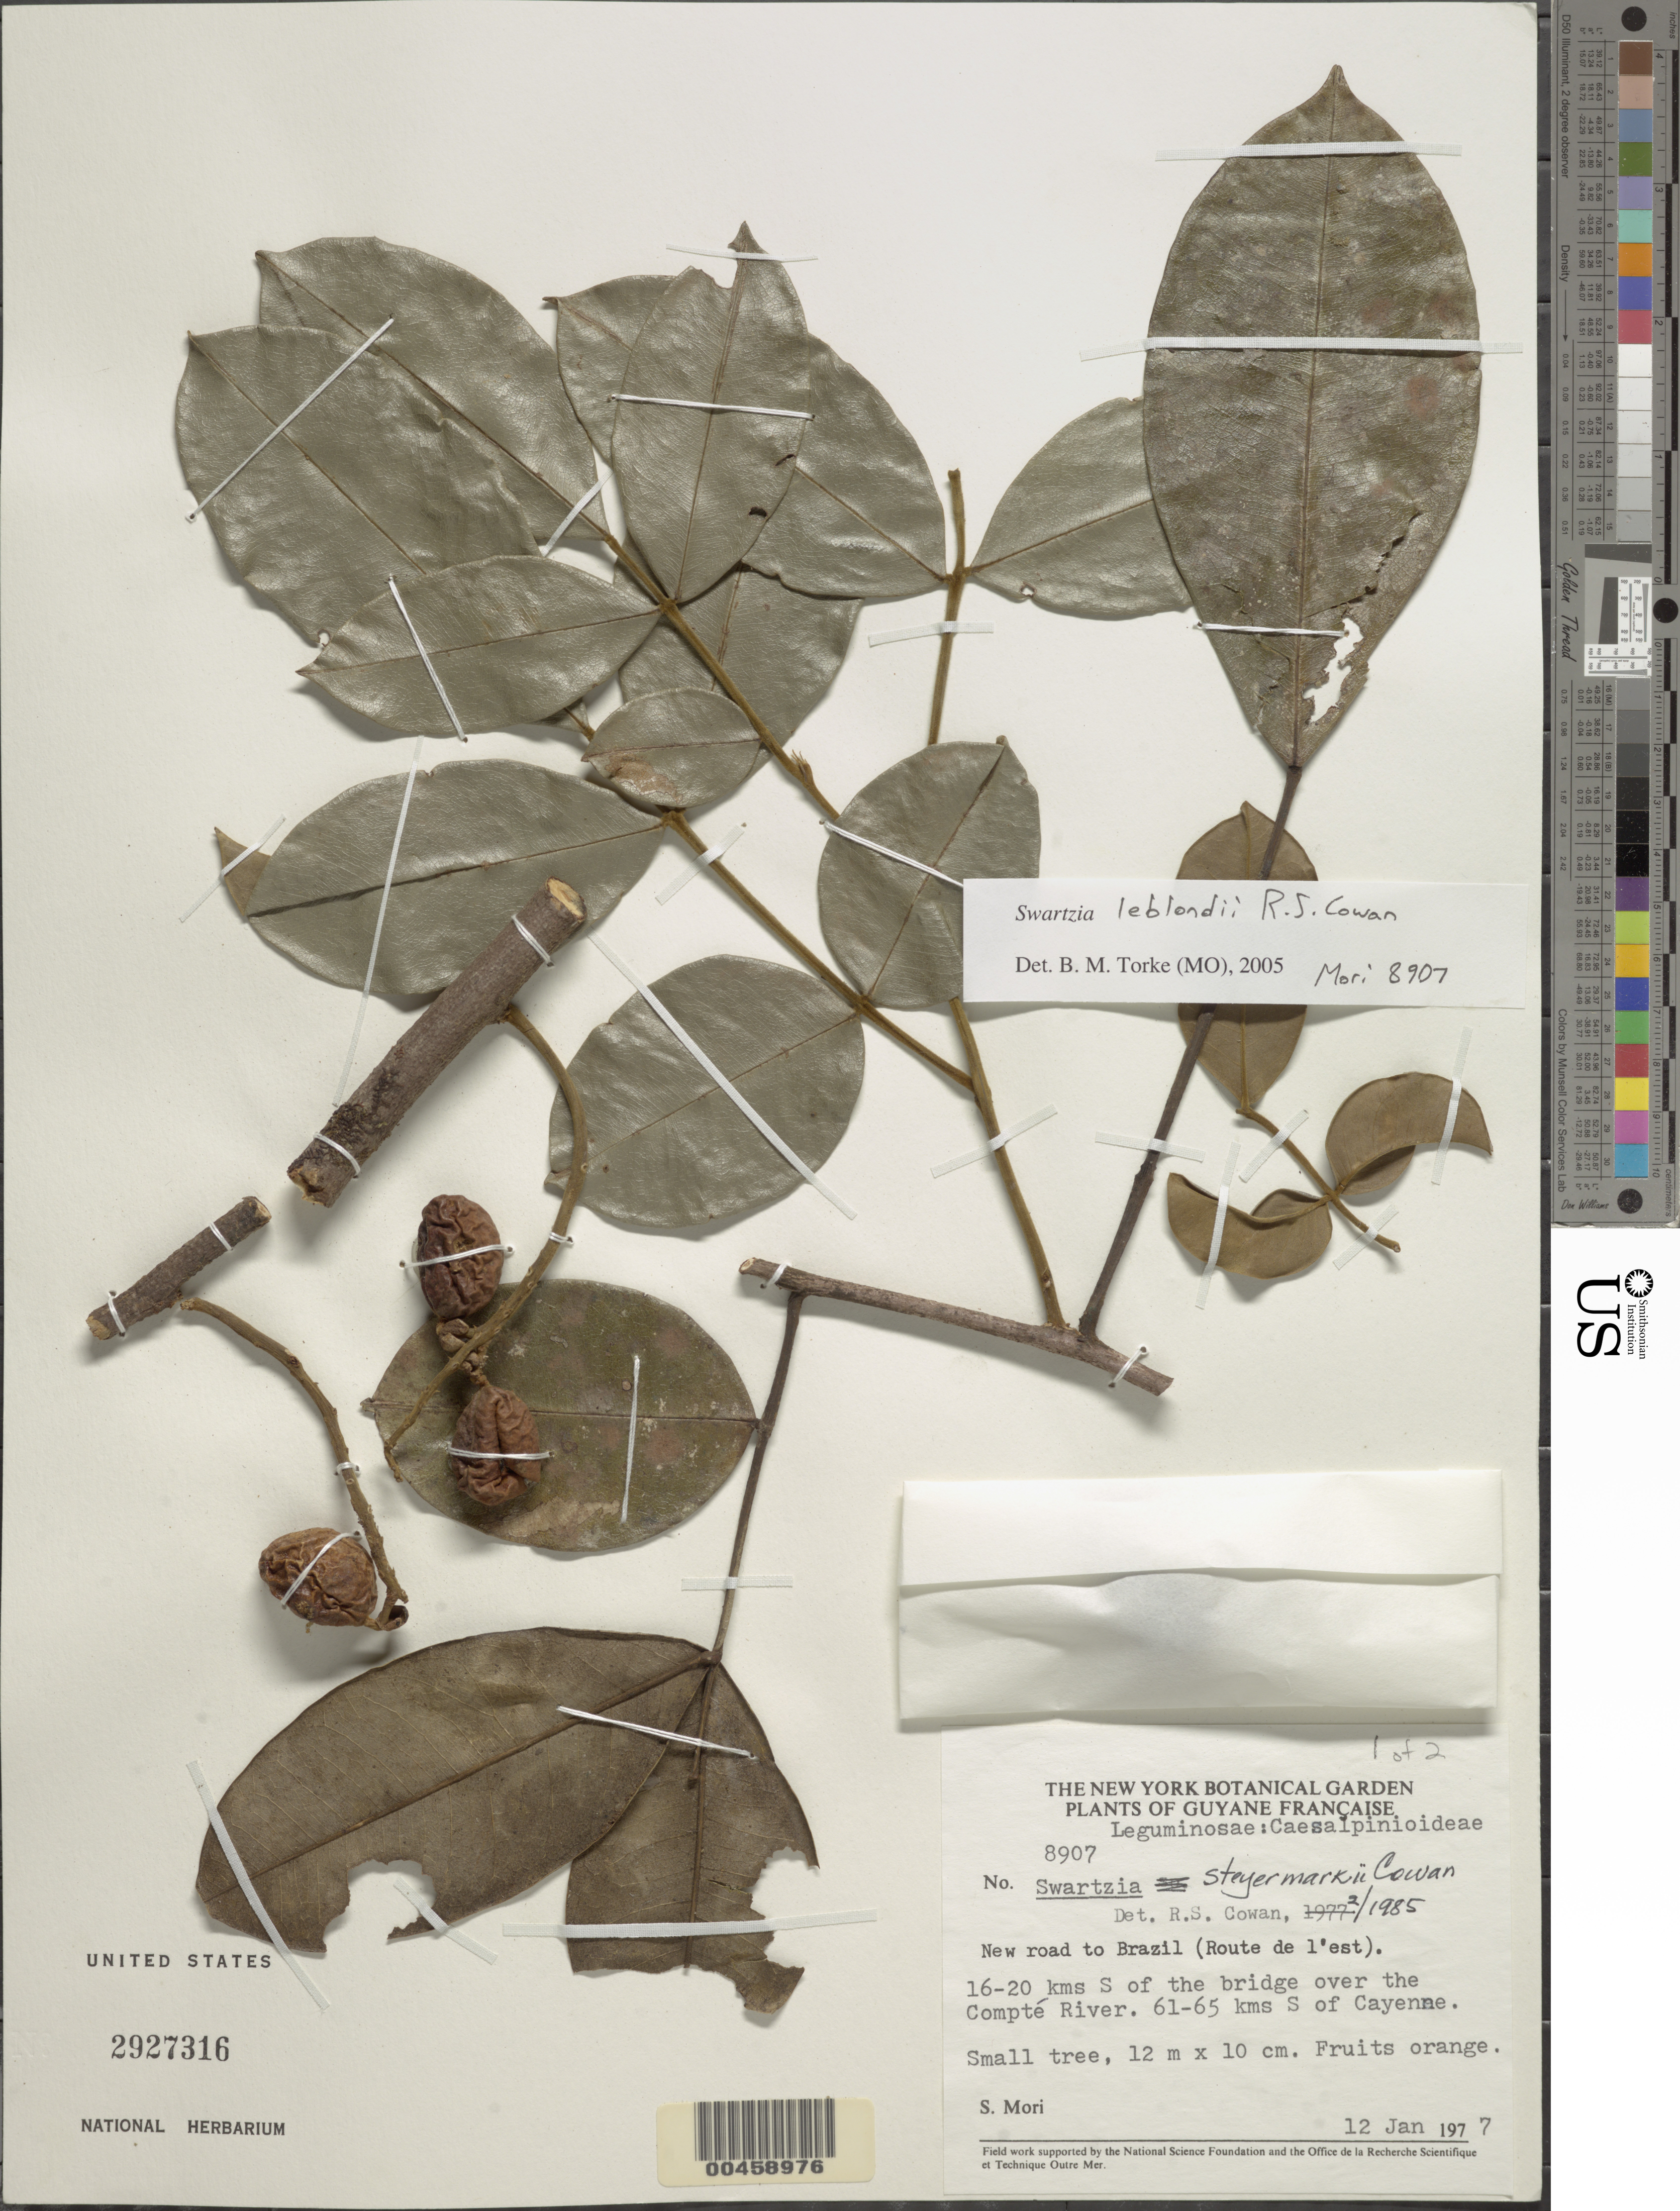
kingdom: Plantae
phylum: Tracheophyta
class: Magnoliopsida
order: Fabales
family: Fabaceae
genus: Swartzia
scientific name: Swartzia leblondii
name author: R.S. Cowan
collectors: S. Mori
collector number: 8907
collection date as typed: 12 Jan 1977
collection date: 1977-01-12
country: French Guiana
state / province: Cayenne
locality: Compte river, 16 - 20 km s of bridge over; new road to brazil (route de l'est); 61 - 65 km s of cayenne. [former arrondissement of inini.]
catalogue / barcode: US 2927316